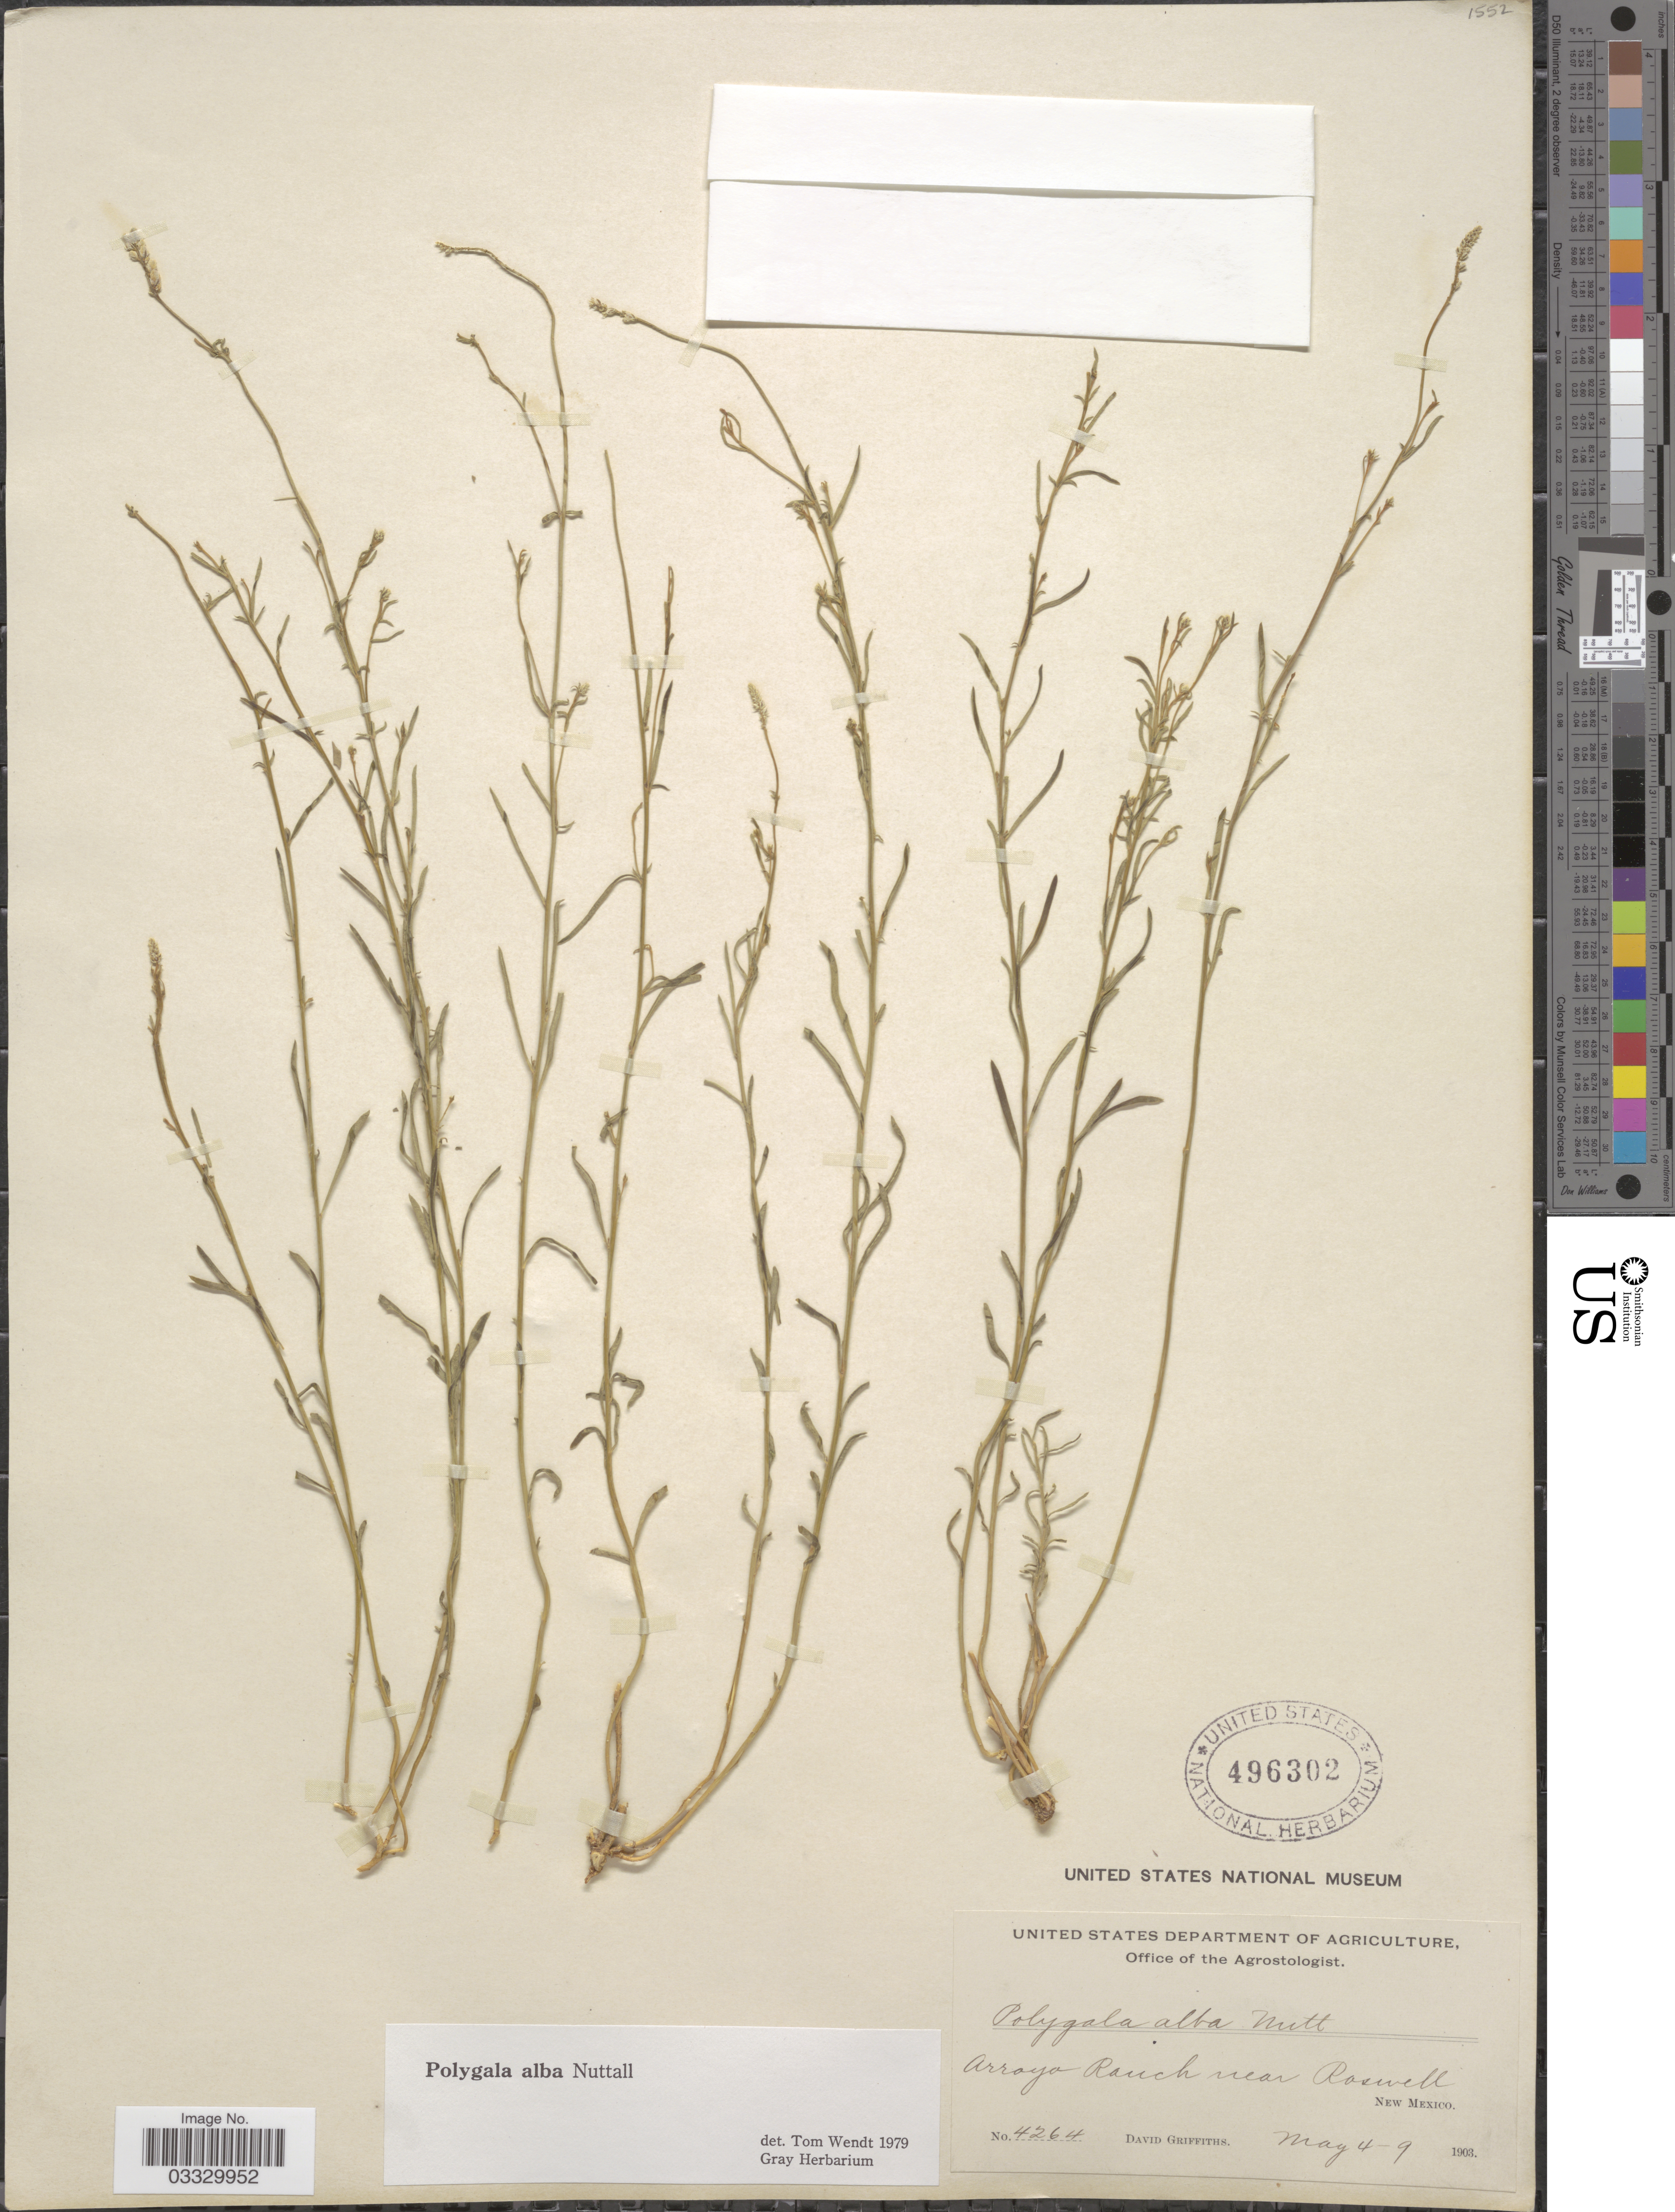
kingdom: Plantae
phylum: Tracheophyta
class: Magnoliopsida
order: Fabales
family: Polygalaceae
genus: Polygala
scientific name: Polygala alba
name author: Nutt.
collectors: D. Griffiths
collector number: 4264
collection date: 1903-05-04/1903-05-09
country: United States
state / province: New Mexico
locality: Arroyo Ranch near Roswell.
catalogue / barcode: US 496302